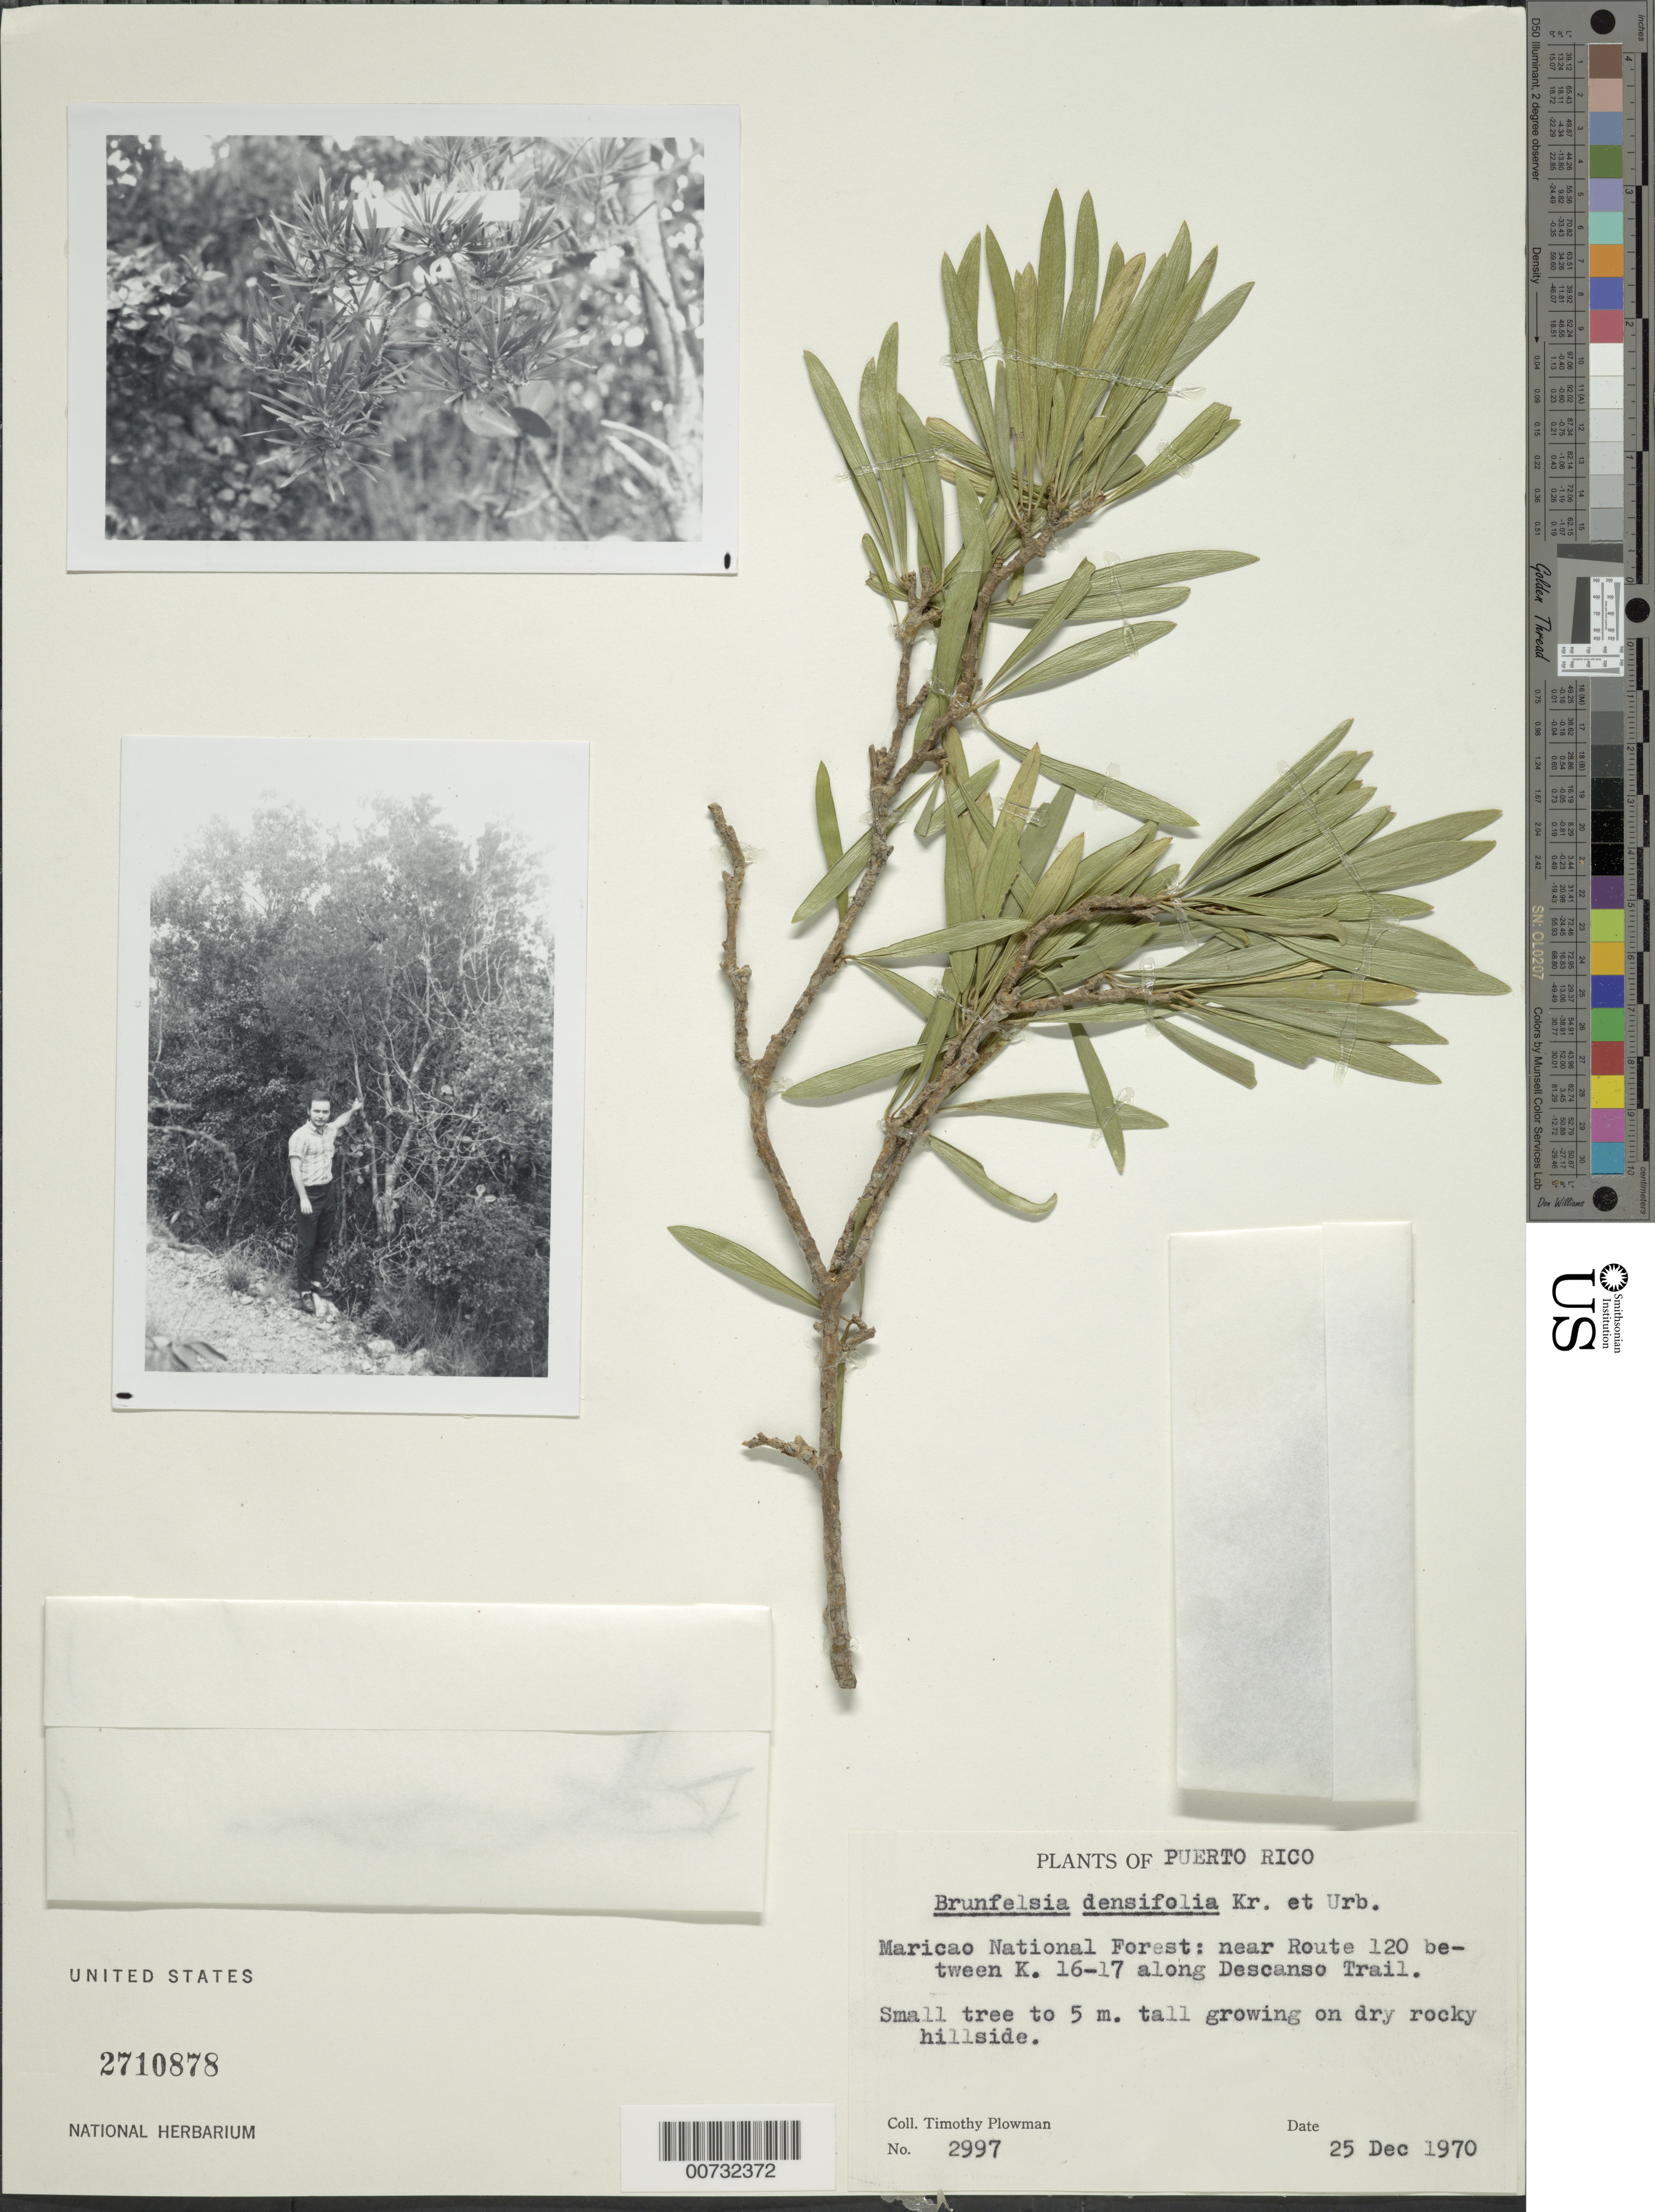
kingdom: Plantae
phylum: Tracheophyta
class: Magnoliopsida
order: Solanales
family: Solanaceae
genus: Brunfelsia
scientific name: Brunfelsia densifolia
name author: Krug & Urb.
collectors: T. Plowman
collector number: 2997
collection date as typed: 25 Dec 1970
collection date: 1970-12-25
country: Puerto Rico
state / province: Maricao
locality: Maricao Natl. Forest: near rte 120 btw km 16-17 along Descanso Trail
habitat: Dry rocky hillside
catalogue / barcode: US 2710878